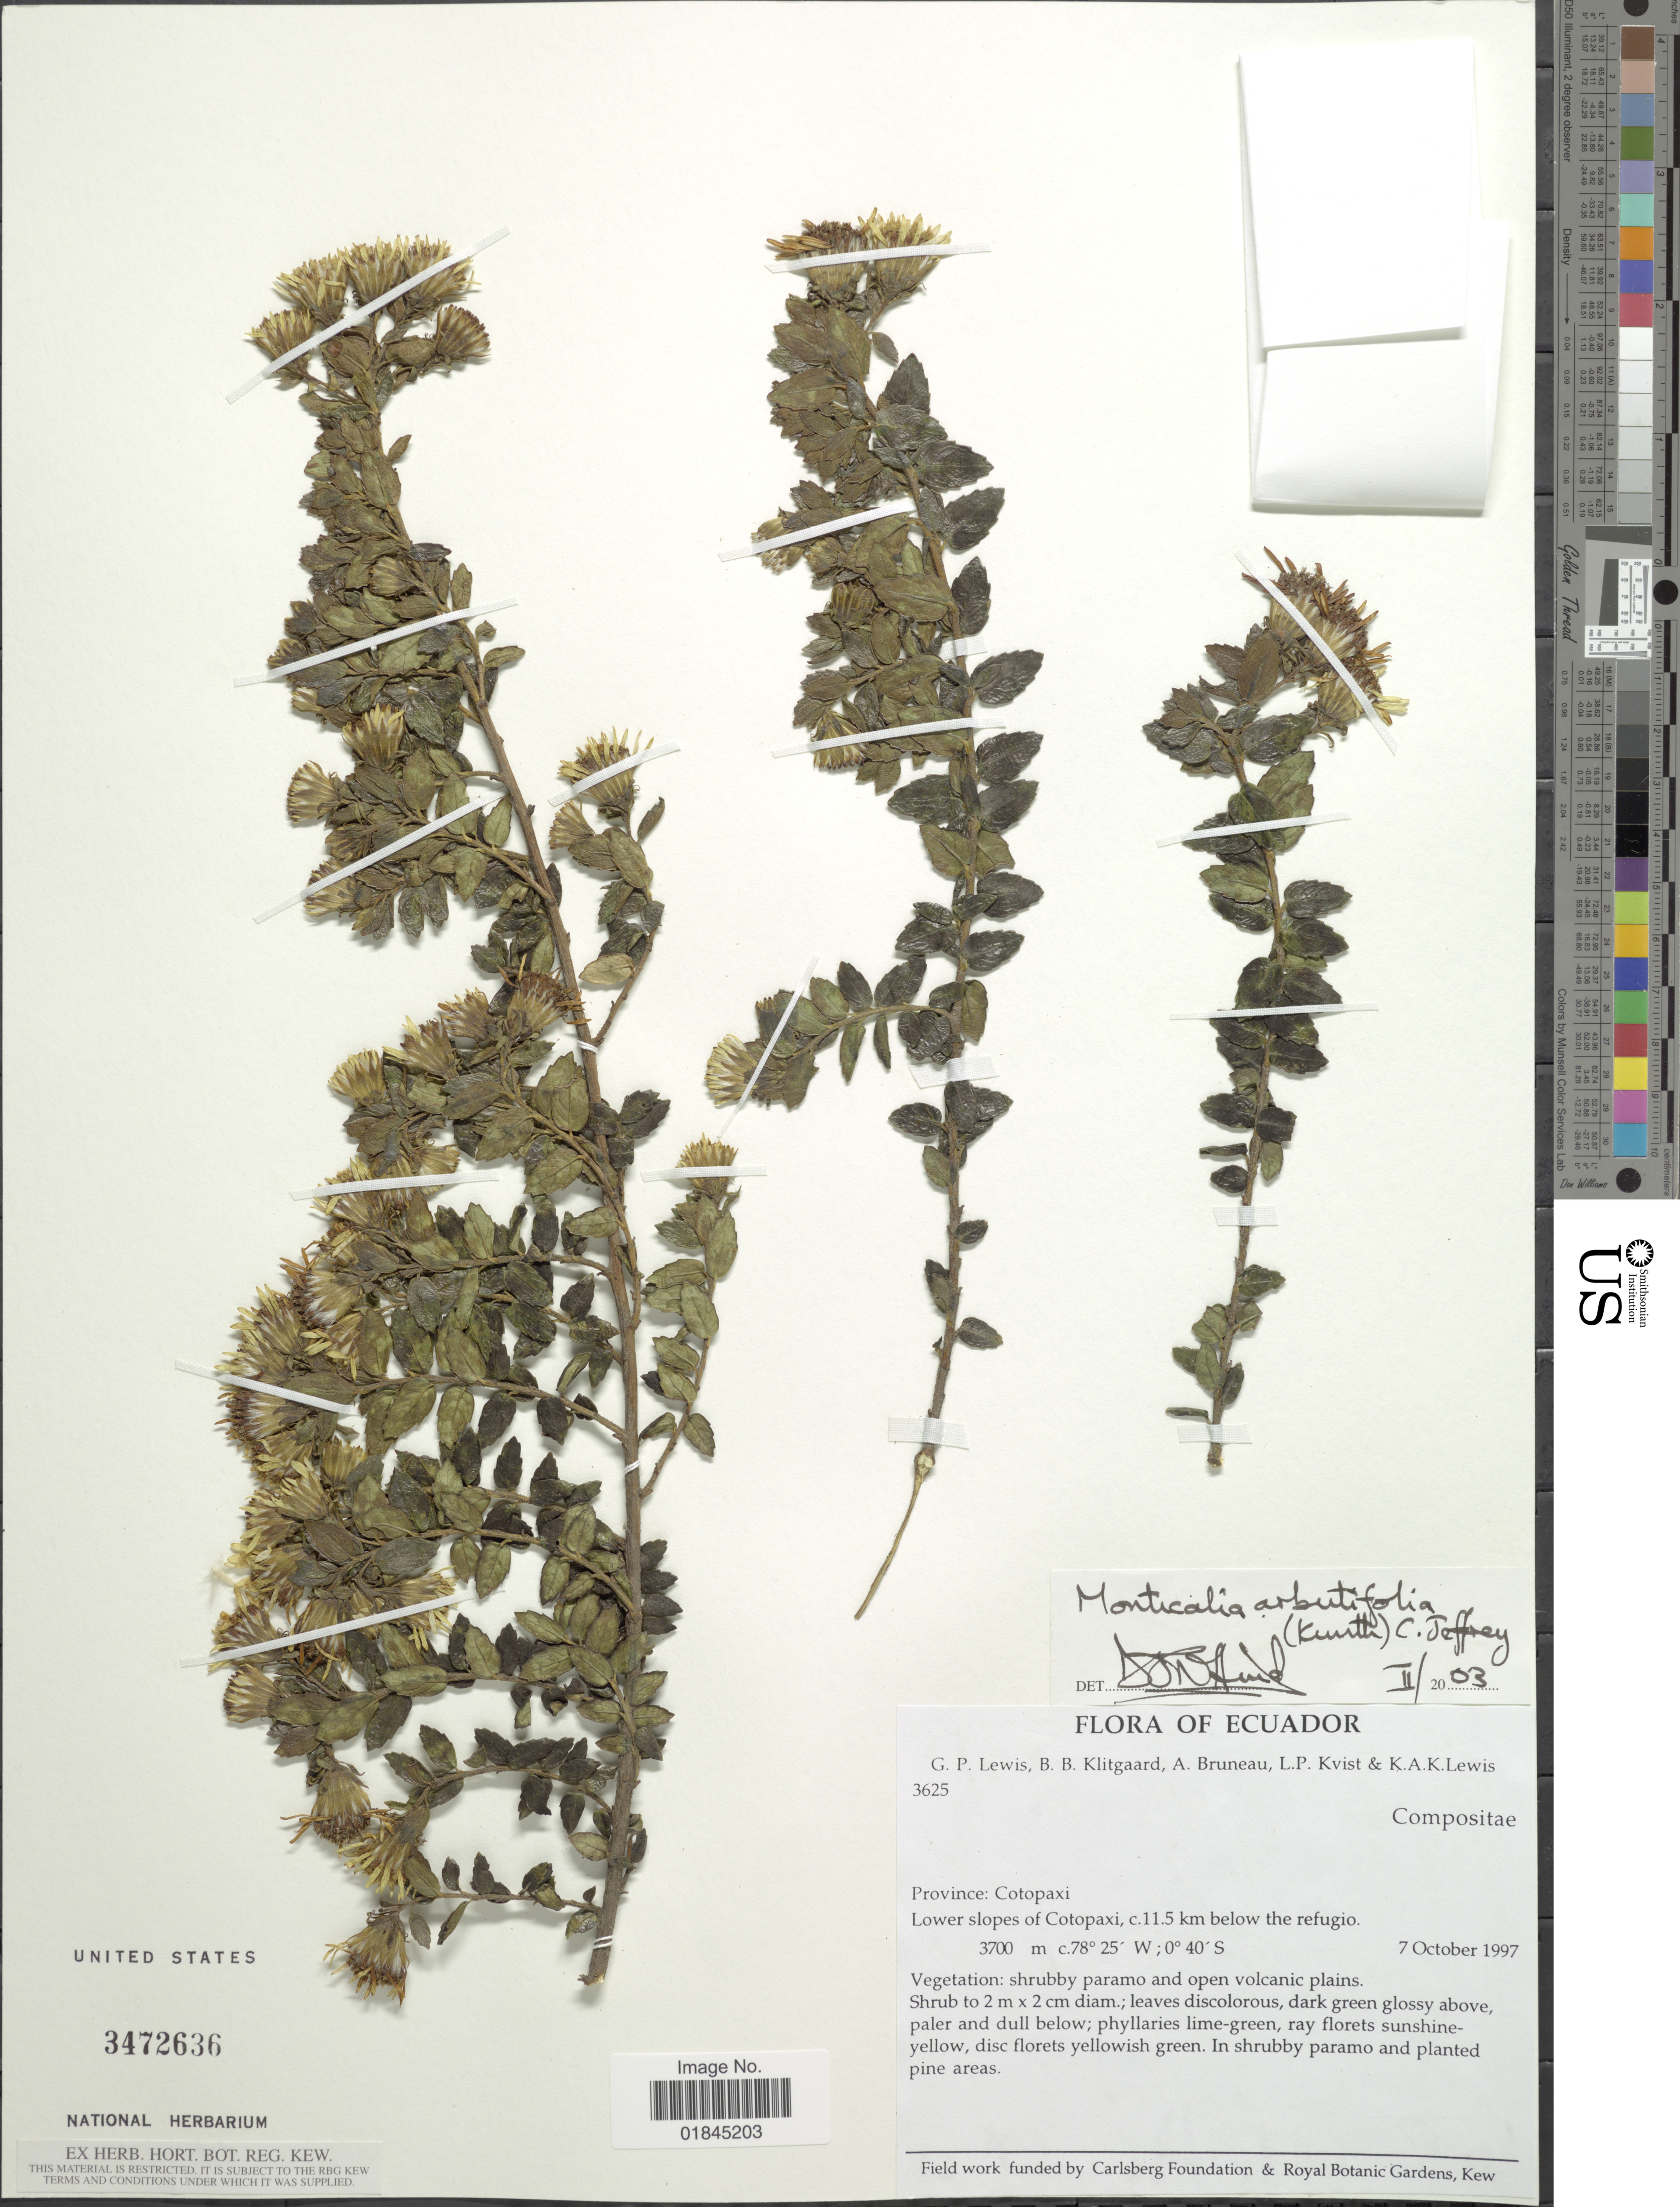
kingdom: Plantae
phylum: Tracheophyta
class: Magnoliopsida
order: Asterales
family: Asteraceae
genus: Pentacalia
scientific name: Pentacalia arbutifolia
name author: (Kunth) Cuatrec.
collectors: B. B. Klitgaard, A. Bruneau, L. P. Kvist & K. Lewis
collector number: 3625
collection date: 1997-10-07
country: Ecuador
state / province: Cotopaxi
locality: Province: Cotopaxi. Lower slopes of Cotopaxi, c. 11.5 km below the refugio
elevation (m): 3700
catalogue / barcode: US 3472636